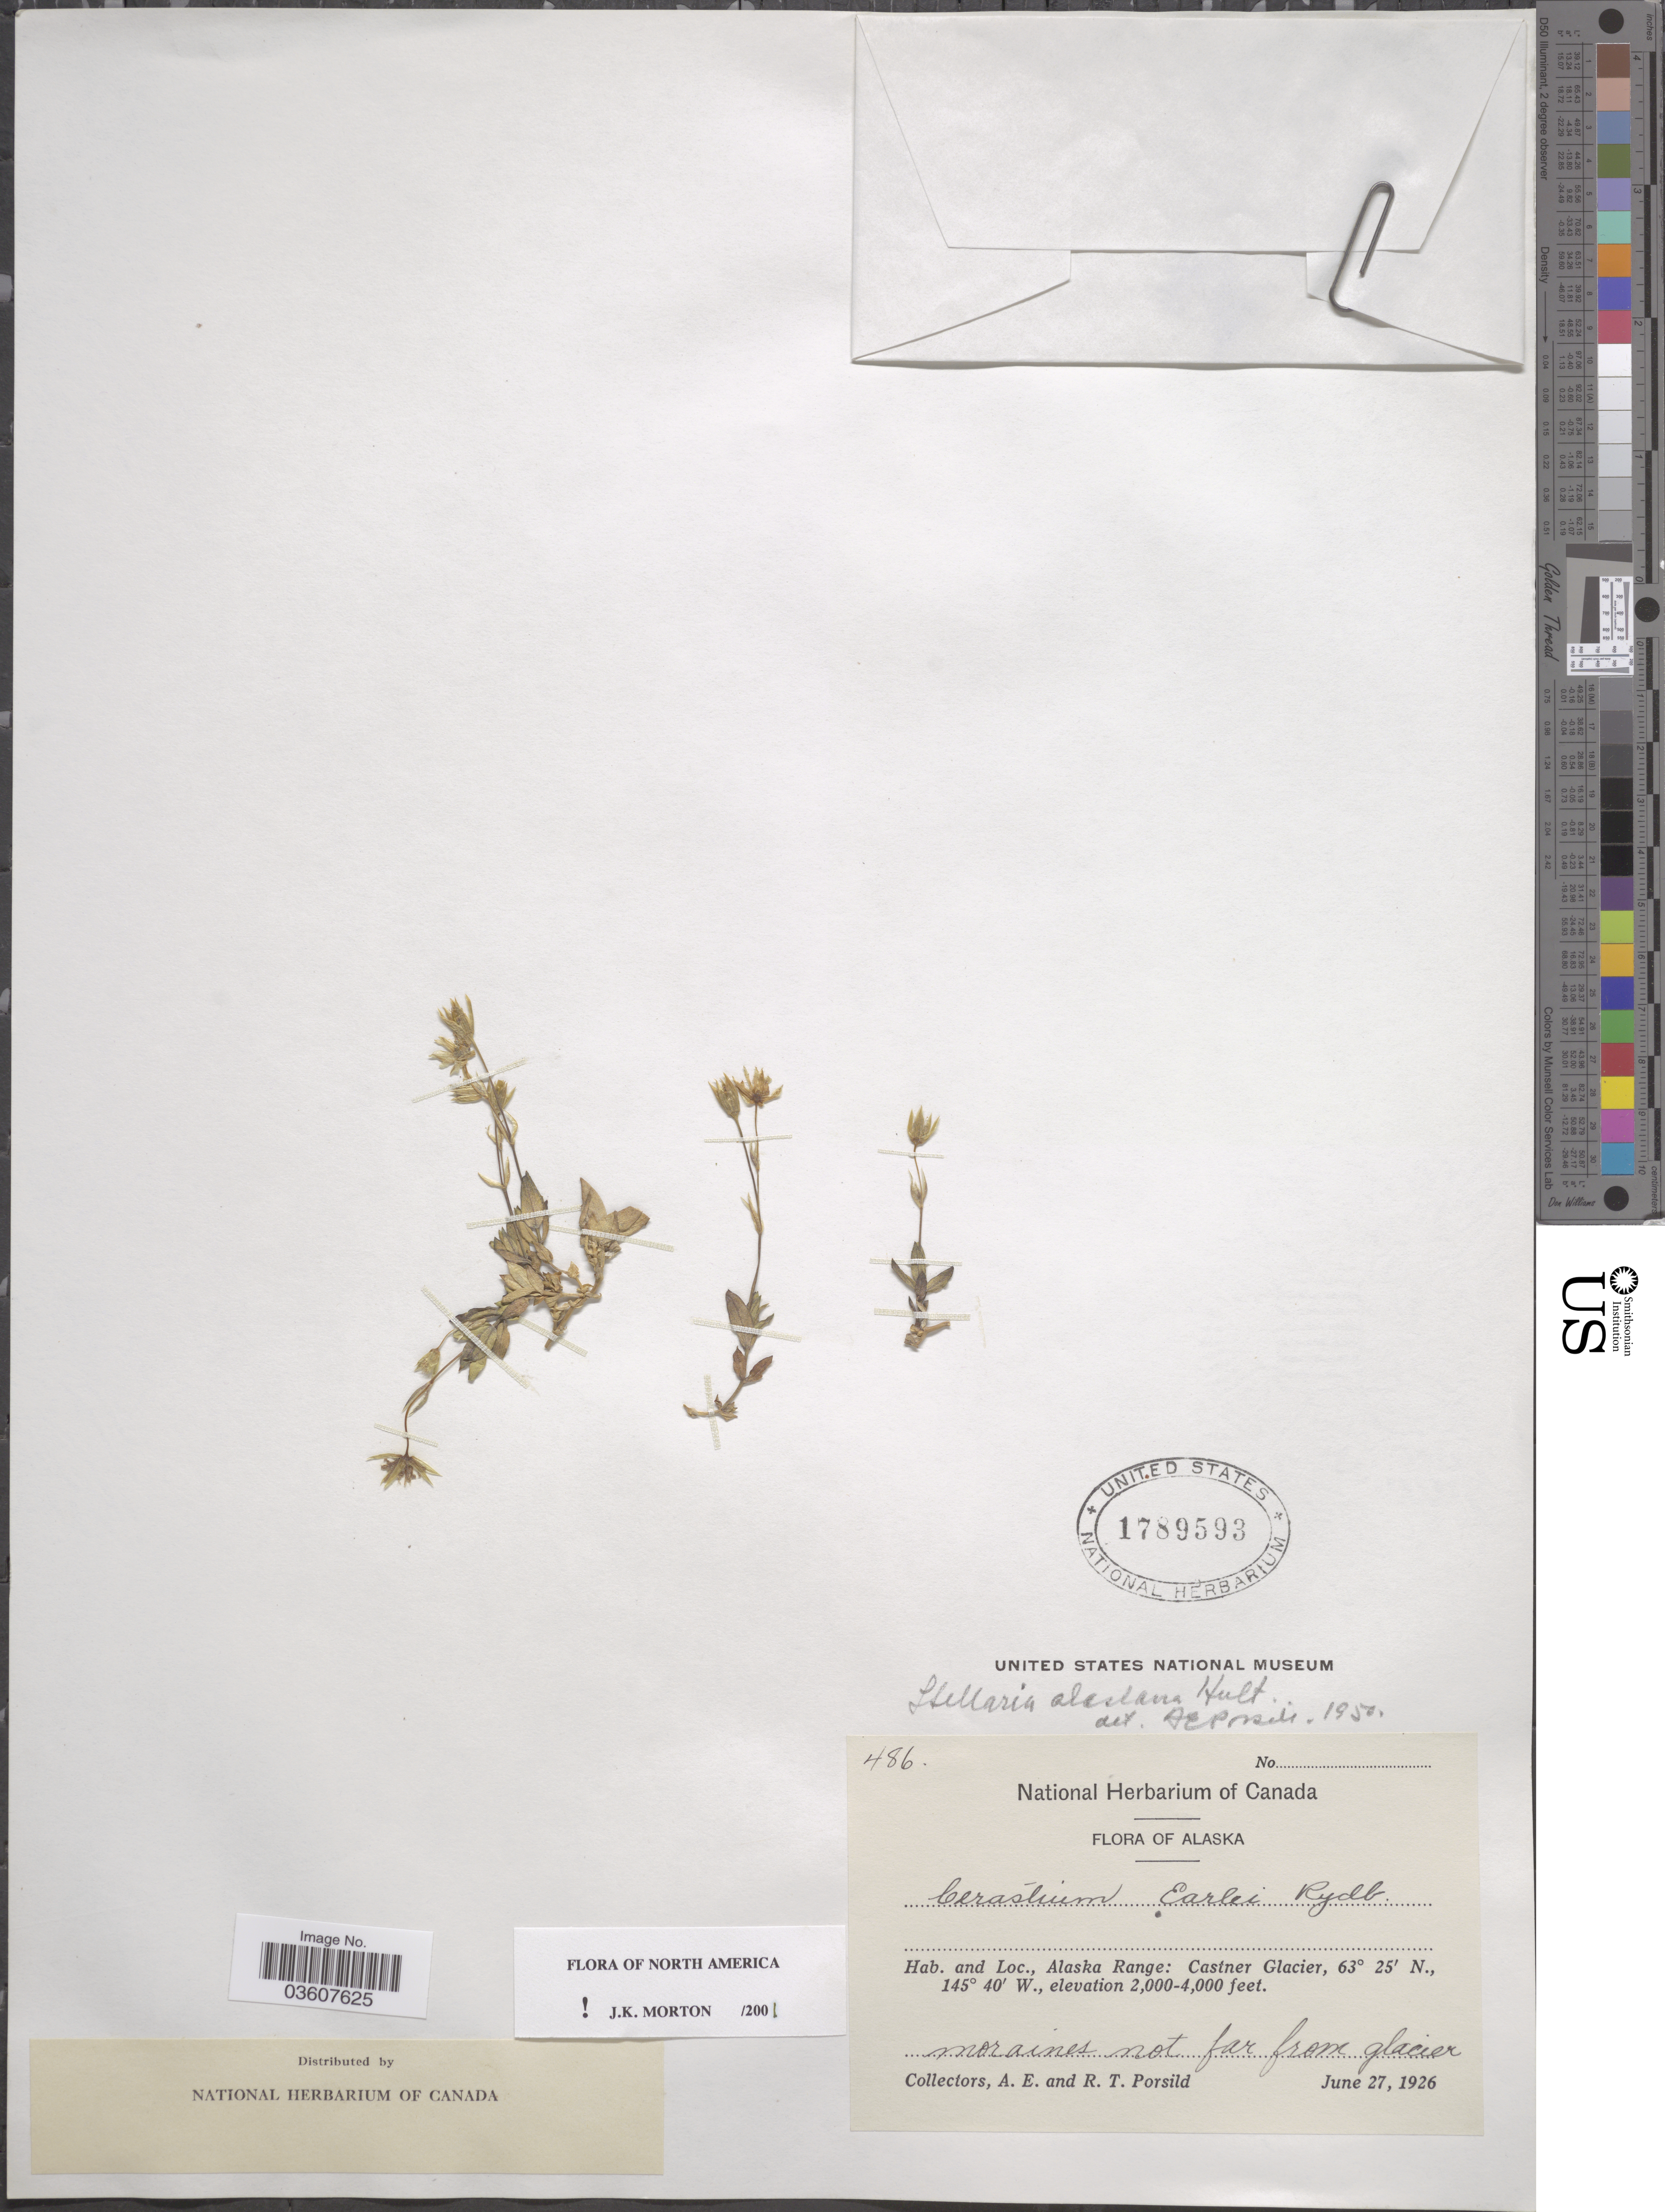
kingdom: Plantae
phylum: Tracheophyta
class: Magnoliopsida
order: Caryophyllales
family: Caryophyllaceae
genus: Stellaria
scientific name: Stellaria alaskana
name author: Hultén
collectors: A. E. Porsild & R. T. Porsild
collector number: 486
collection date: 1926-06-27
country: United States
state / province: Alaska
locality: Alaska Range: Castner Glacier. Moraines not far from glacier.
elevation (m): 610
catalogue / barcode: US 1789593